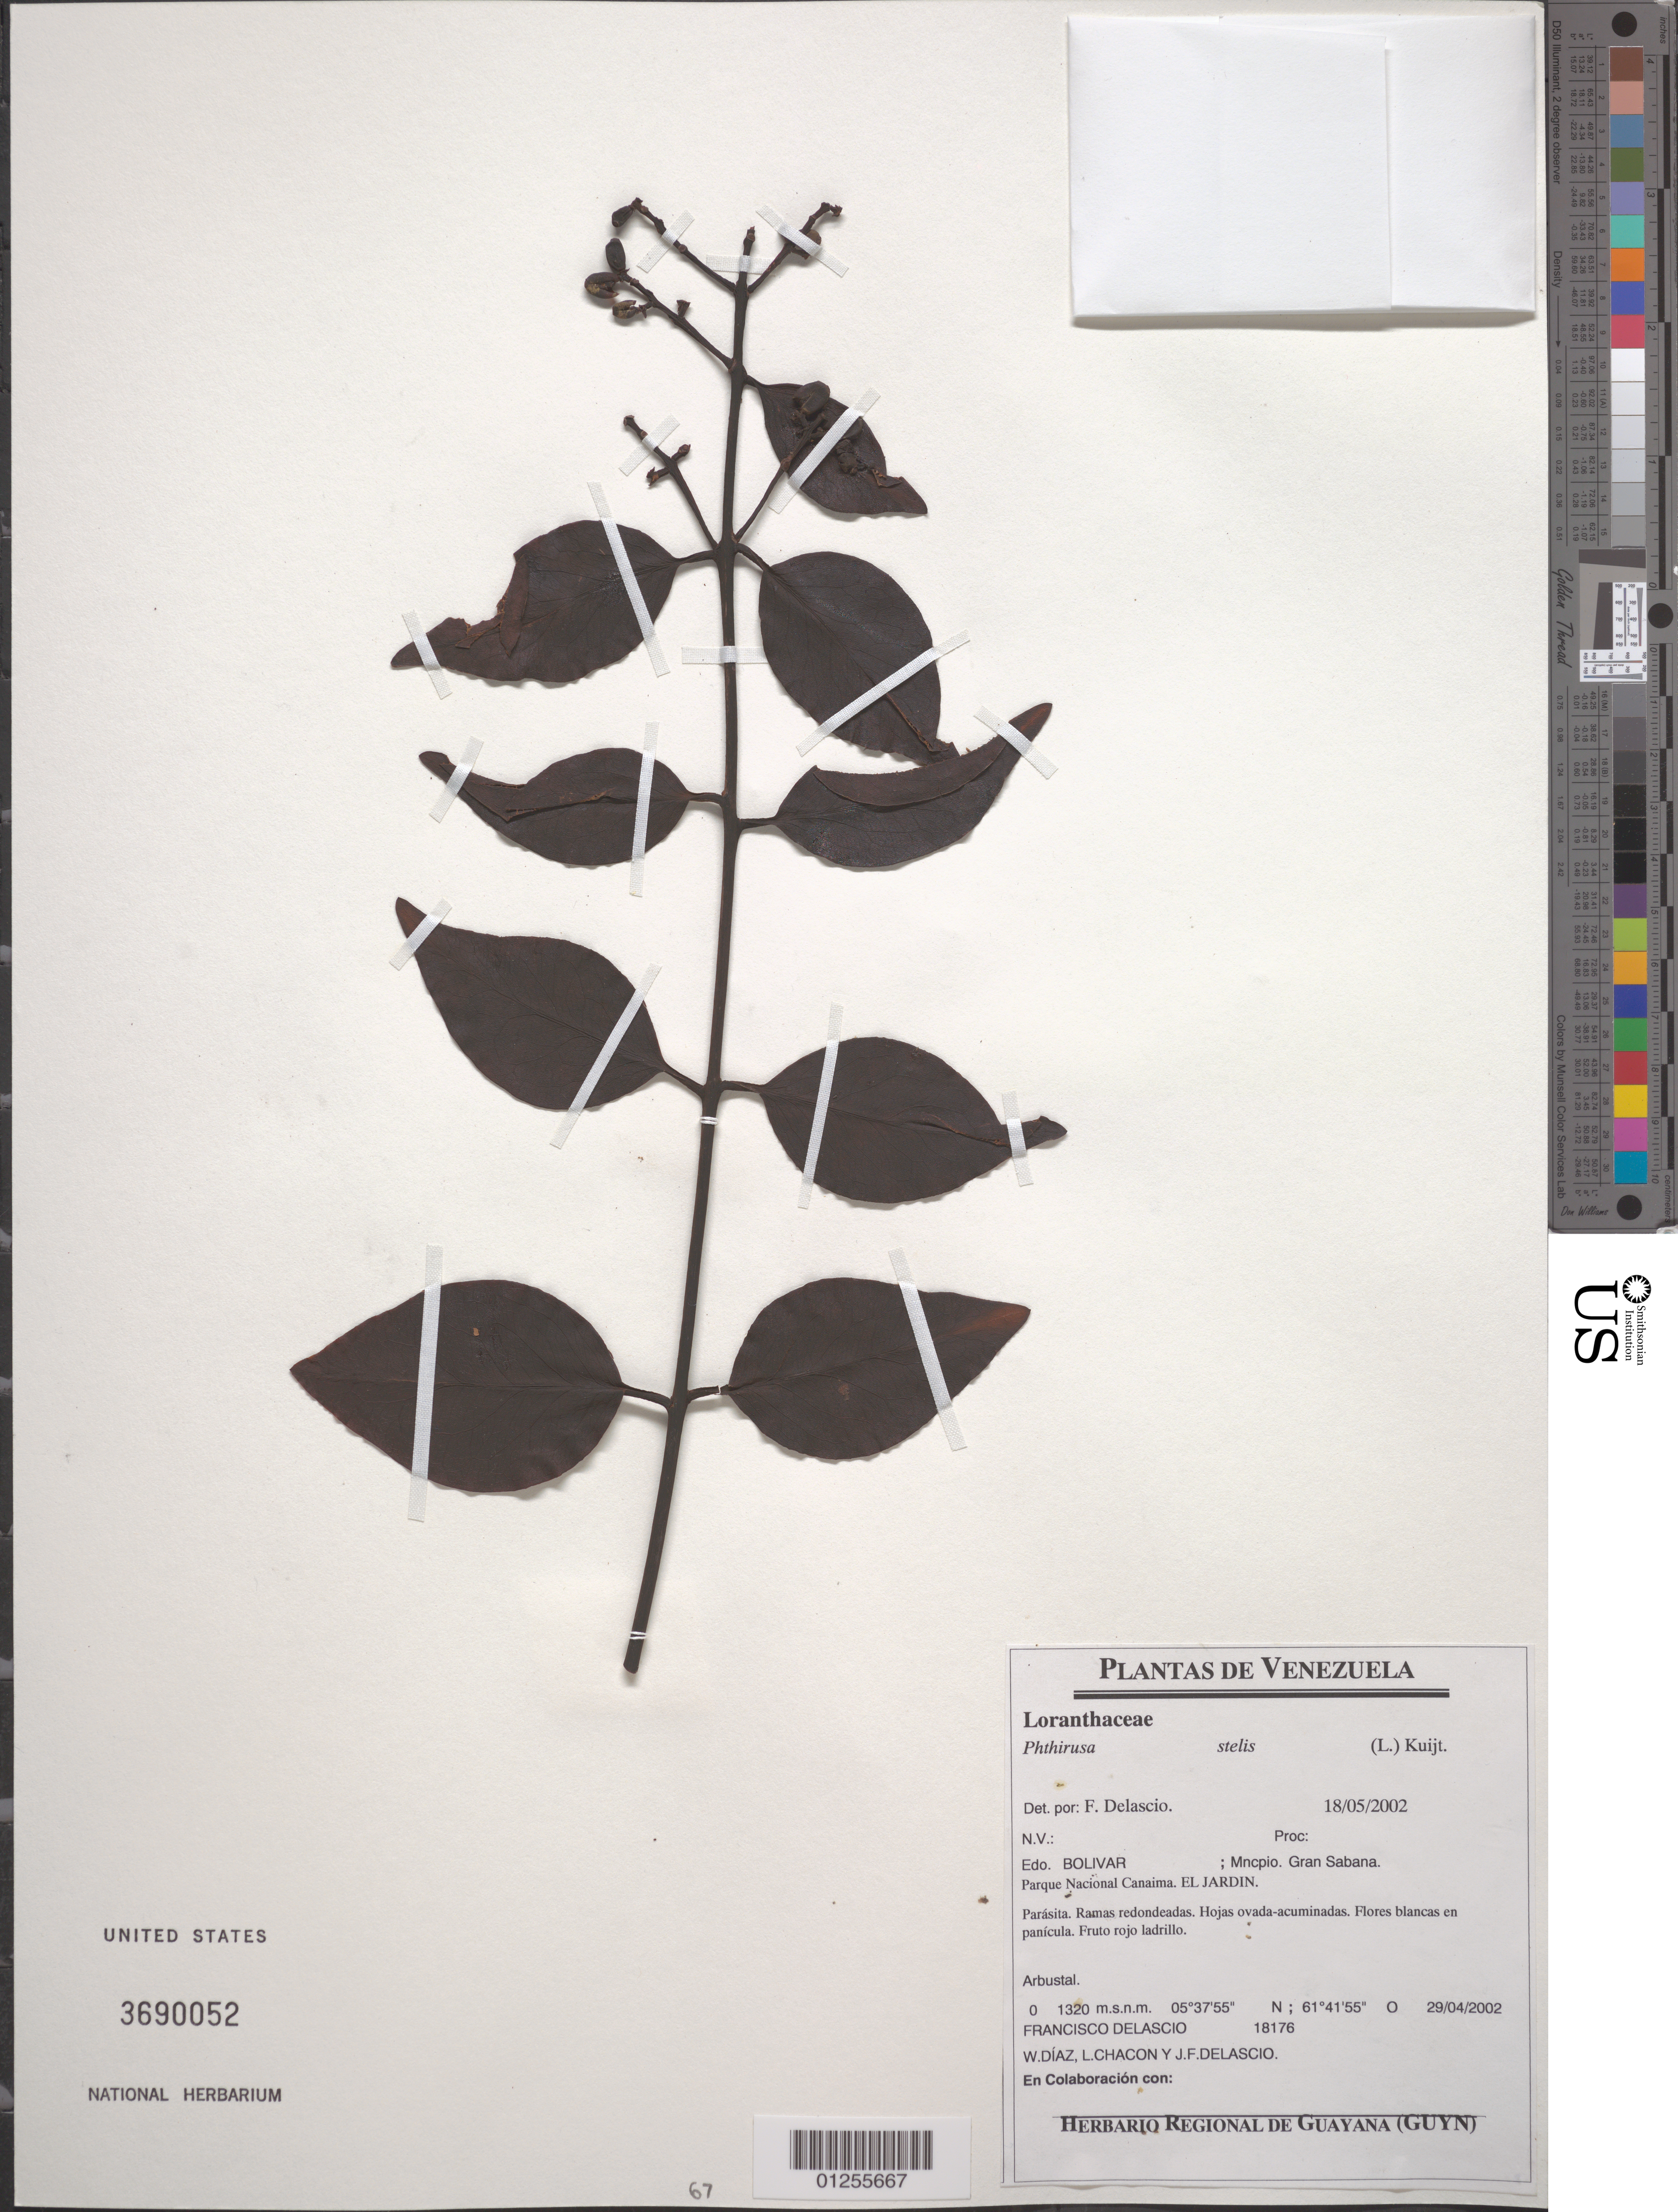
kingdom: Plantae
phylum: Tracheophyta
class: Magnoliopsida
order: Santalales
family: Loranthaceae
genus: Phthirusa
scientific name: Phthirusa stelis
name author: (L.) Kuijt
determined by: Delascio, F.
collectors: F. Delascio C., W. Díaz P., L. Chacon & J. Delascio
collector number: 18176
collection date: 2002-03-29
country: Venezuela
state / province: Bolívar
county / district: Gran Sabana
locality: Parque Nacional Canaima. El Jardin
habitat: Arbustal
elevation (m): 0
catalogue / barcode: US 3690052